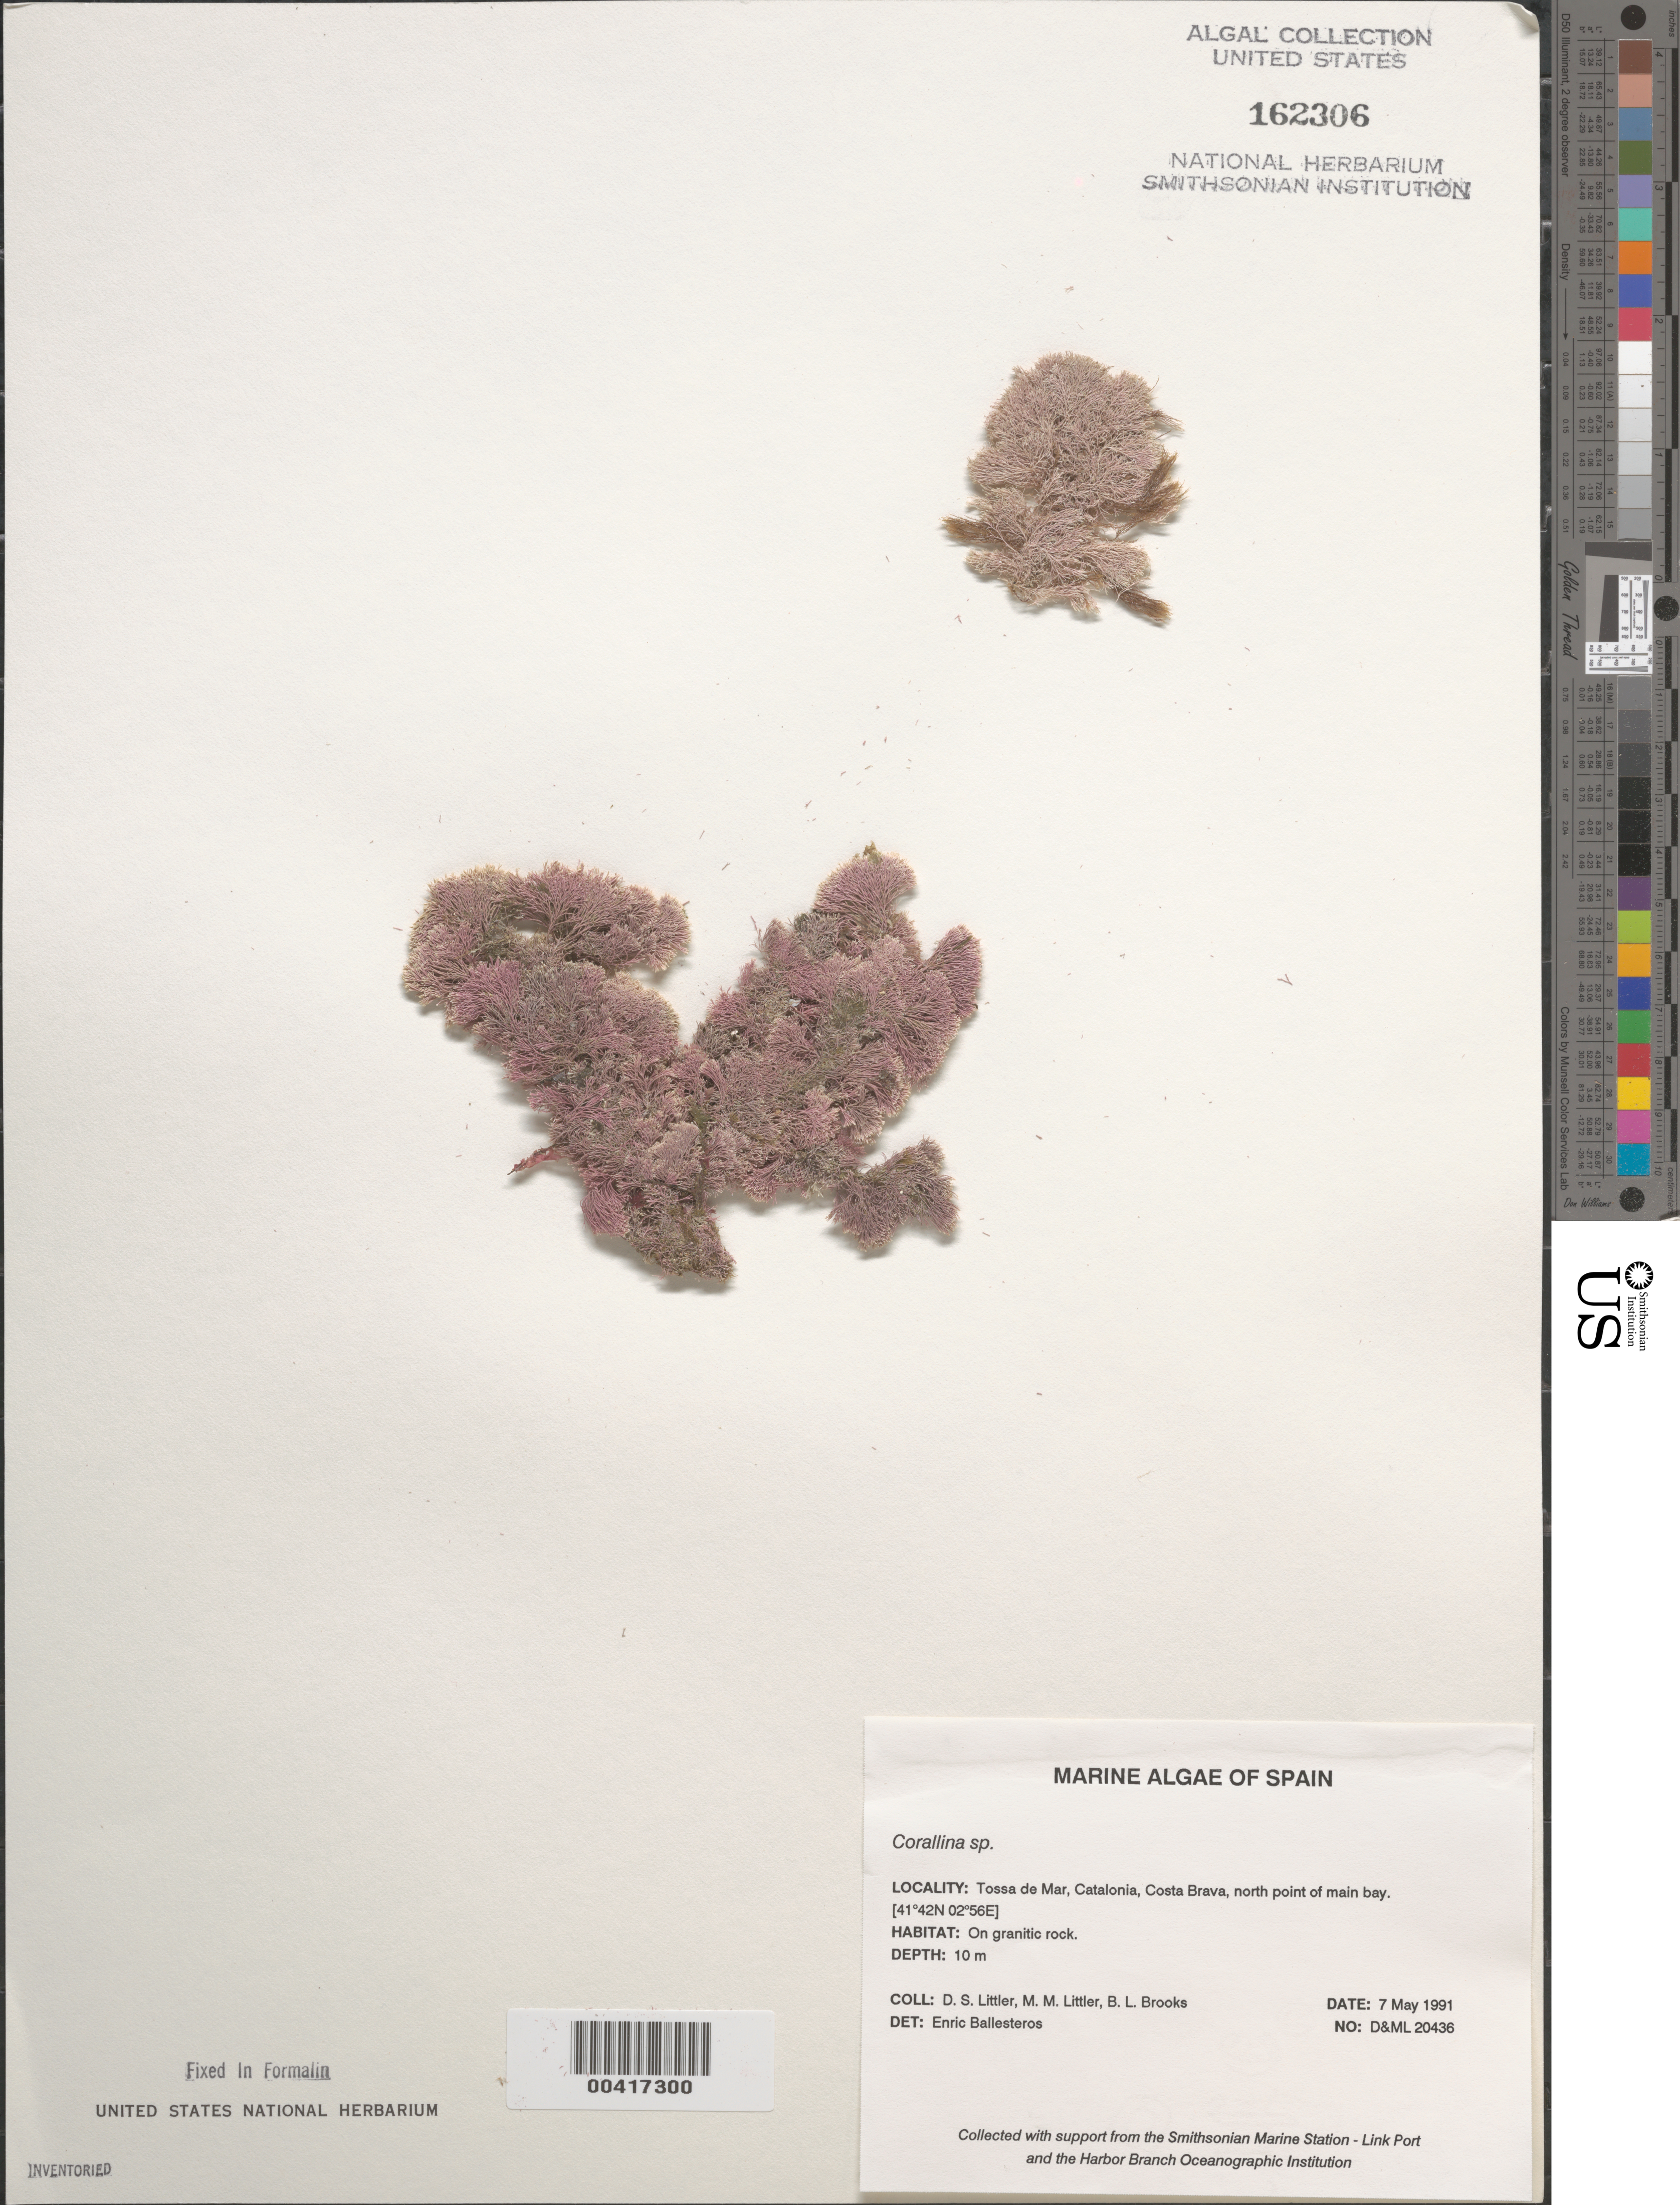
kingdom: Plantae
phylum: Rhodophyta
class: Florideophyceae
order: Corallinales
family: Corallinaceae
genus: Corallina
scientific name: Corallina sp.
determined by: Ballesteros, E.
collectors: D. S. Littler, M. M. Littler & B. Brooks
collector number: D&ML 20436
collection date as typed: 07 May 1991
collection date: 1991-05-07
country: Spain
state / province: Catalunya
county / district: Girona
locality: Tossa de mar, costa brava, catalonia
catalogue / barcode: US 162306